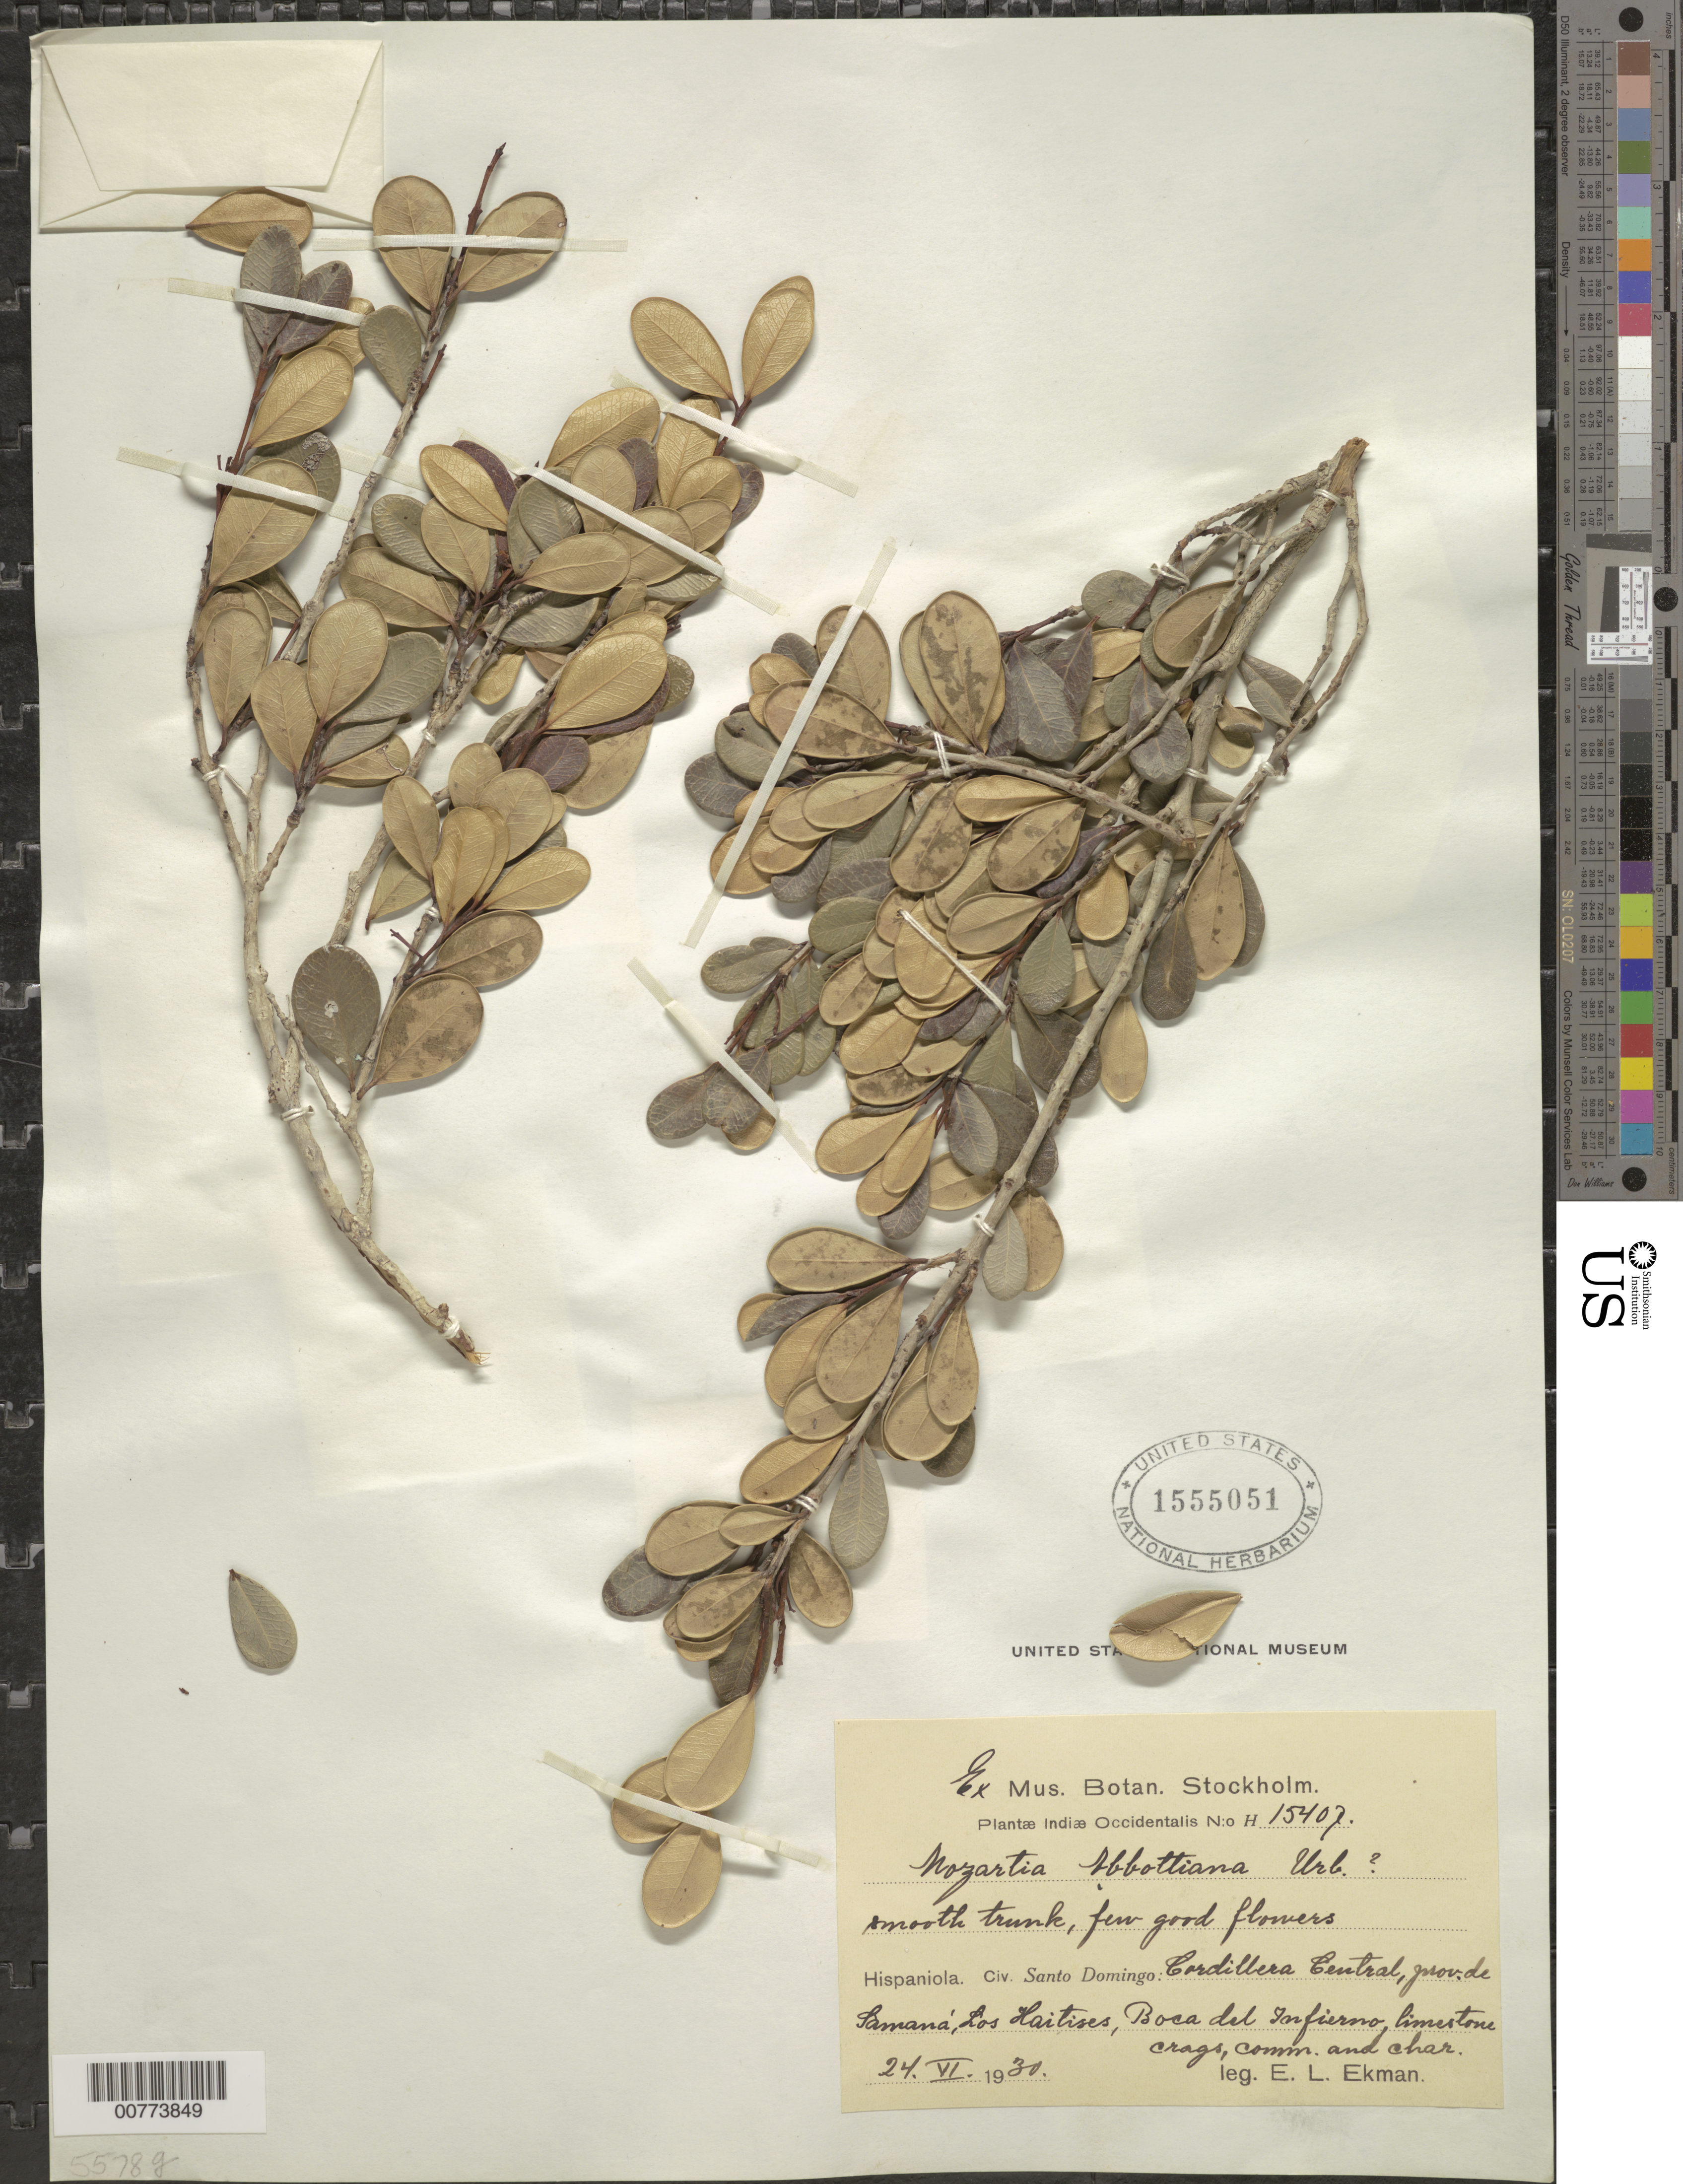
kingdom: Plantae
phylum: Tracheophyta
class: Magnoliopsida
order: Myrtales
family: Myrtaceae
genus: Myrcia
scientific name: Myrcia abbottiana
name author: (Urb.) Alain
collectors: E. L. Ekman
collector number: H 15407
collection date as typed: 24 Jun 1930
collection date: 1930-06-24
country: Dominican Republic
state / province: Samana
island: Hispaniola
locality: Cordillera Central, Los Haitises, Boca del Infierno.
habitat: Limestone crags.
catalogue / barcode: US 1555051